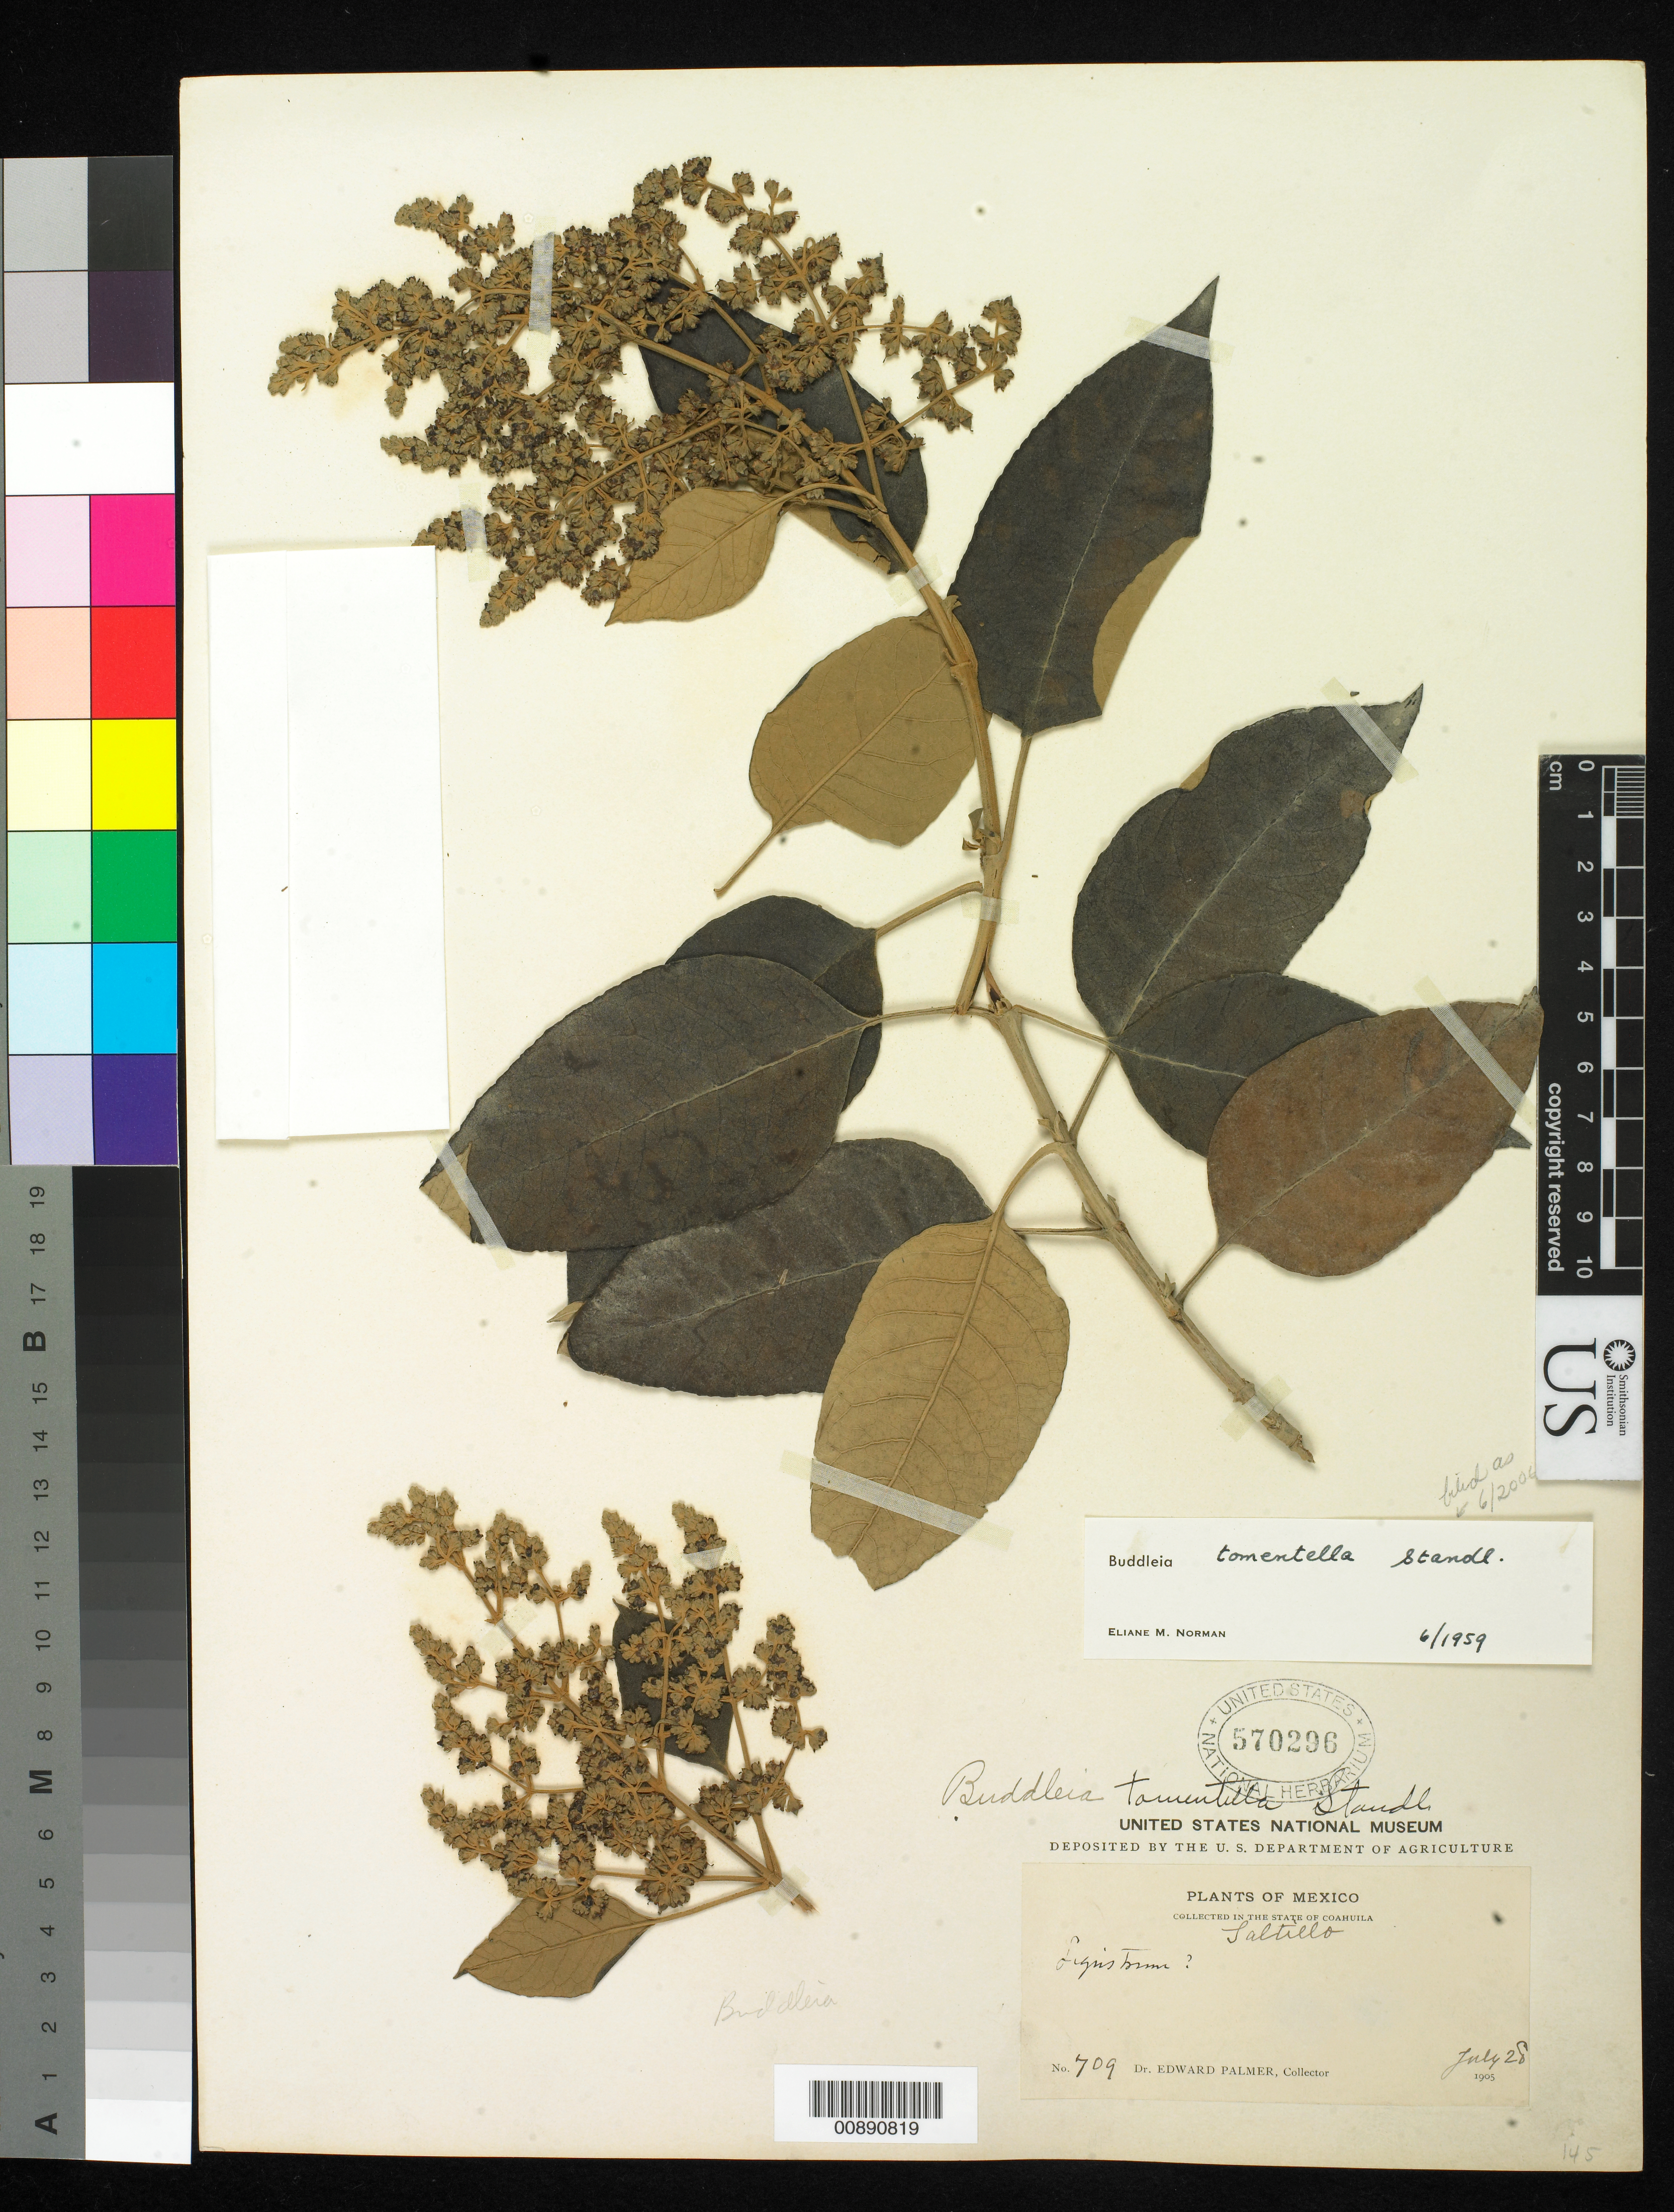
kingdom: Plantae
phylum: Tracheophyta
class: Magnoliopsida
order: Lamiales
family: Scrophulariaceae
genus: Buddleja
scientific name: Buddleja tomentella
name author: Standl.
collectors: E. Palmer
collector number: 709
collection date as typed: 28 Jul 1905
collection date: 1905-07-28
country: Mexico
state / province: Coahuila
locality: Saltillo, Coahuila.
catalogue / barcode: US 570296